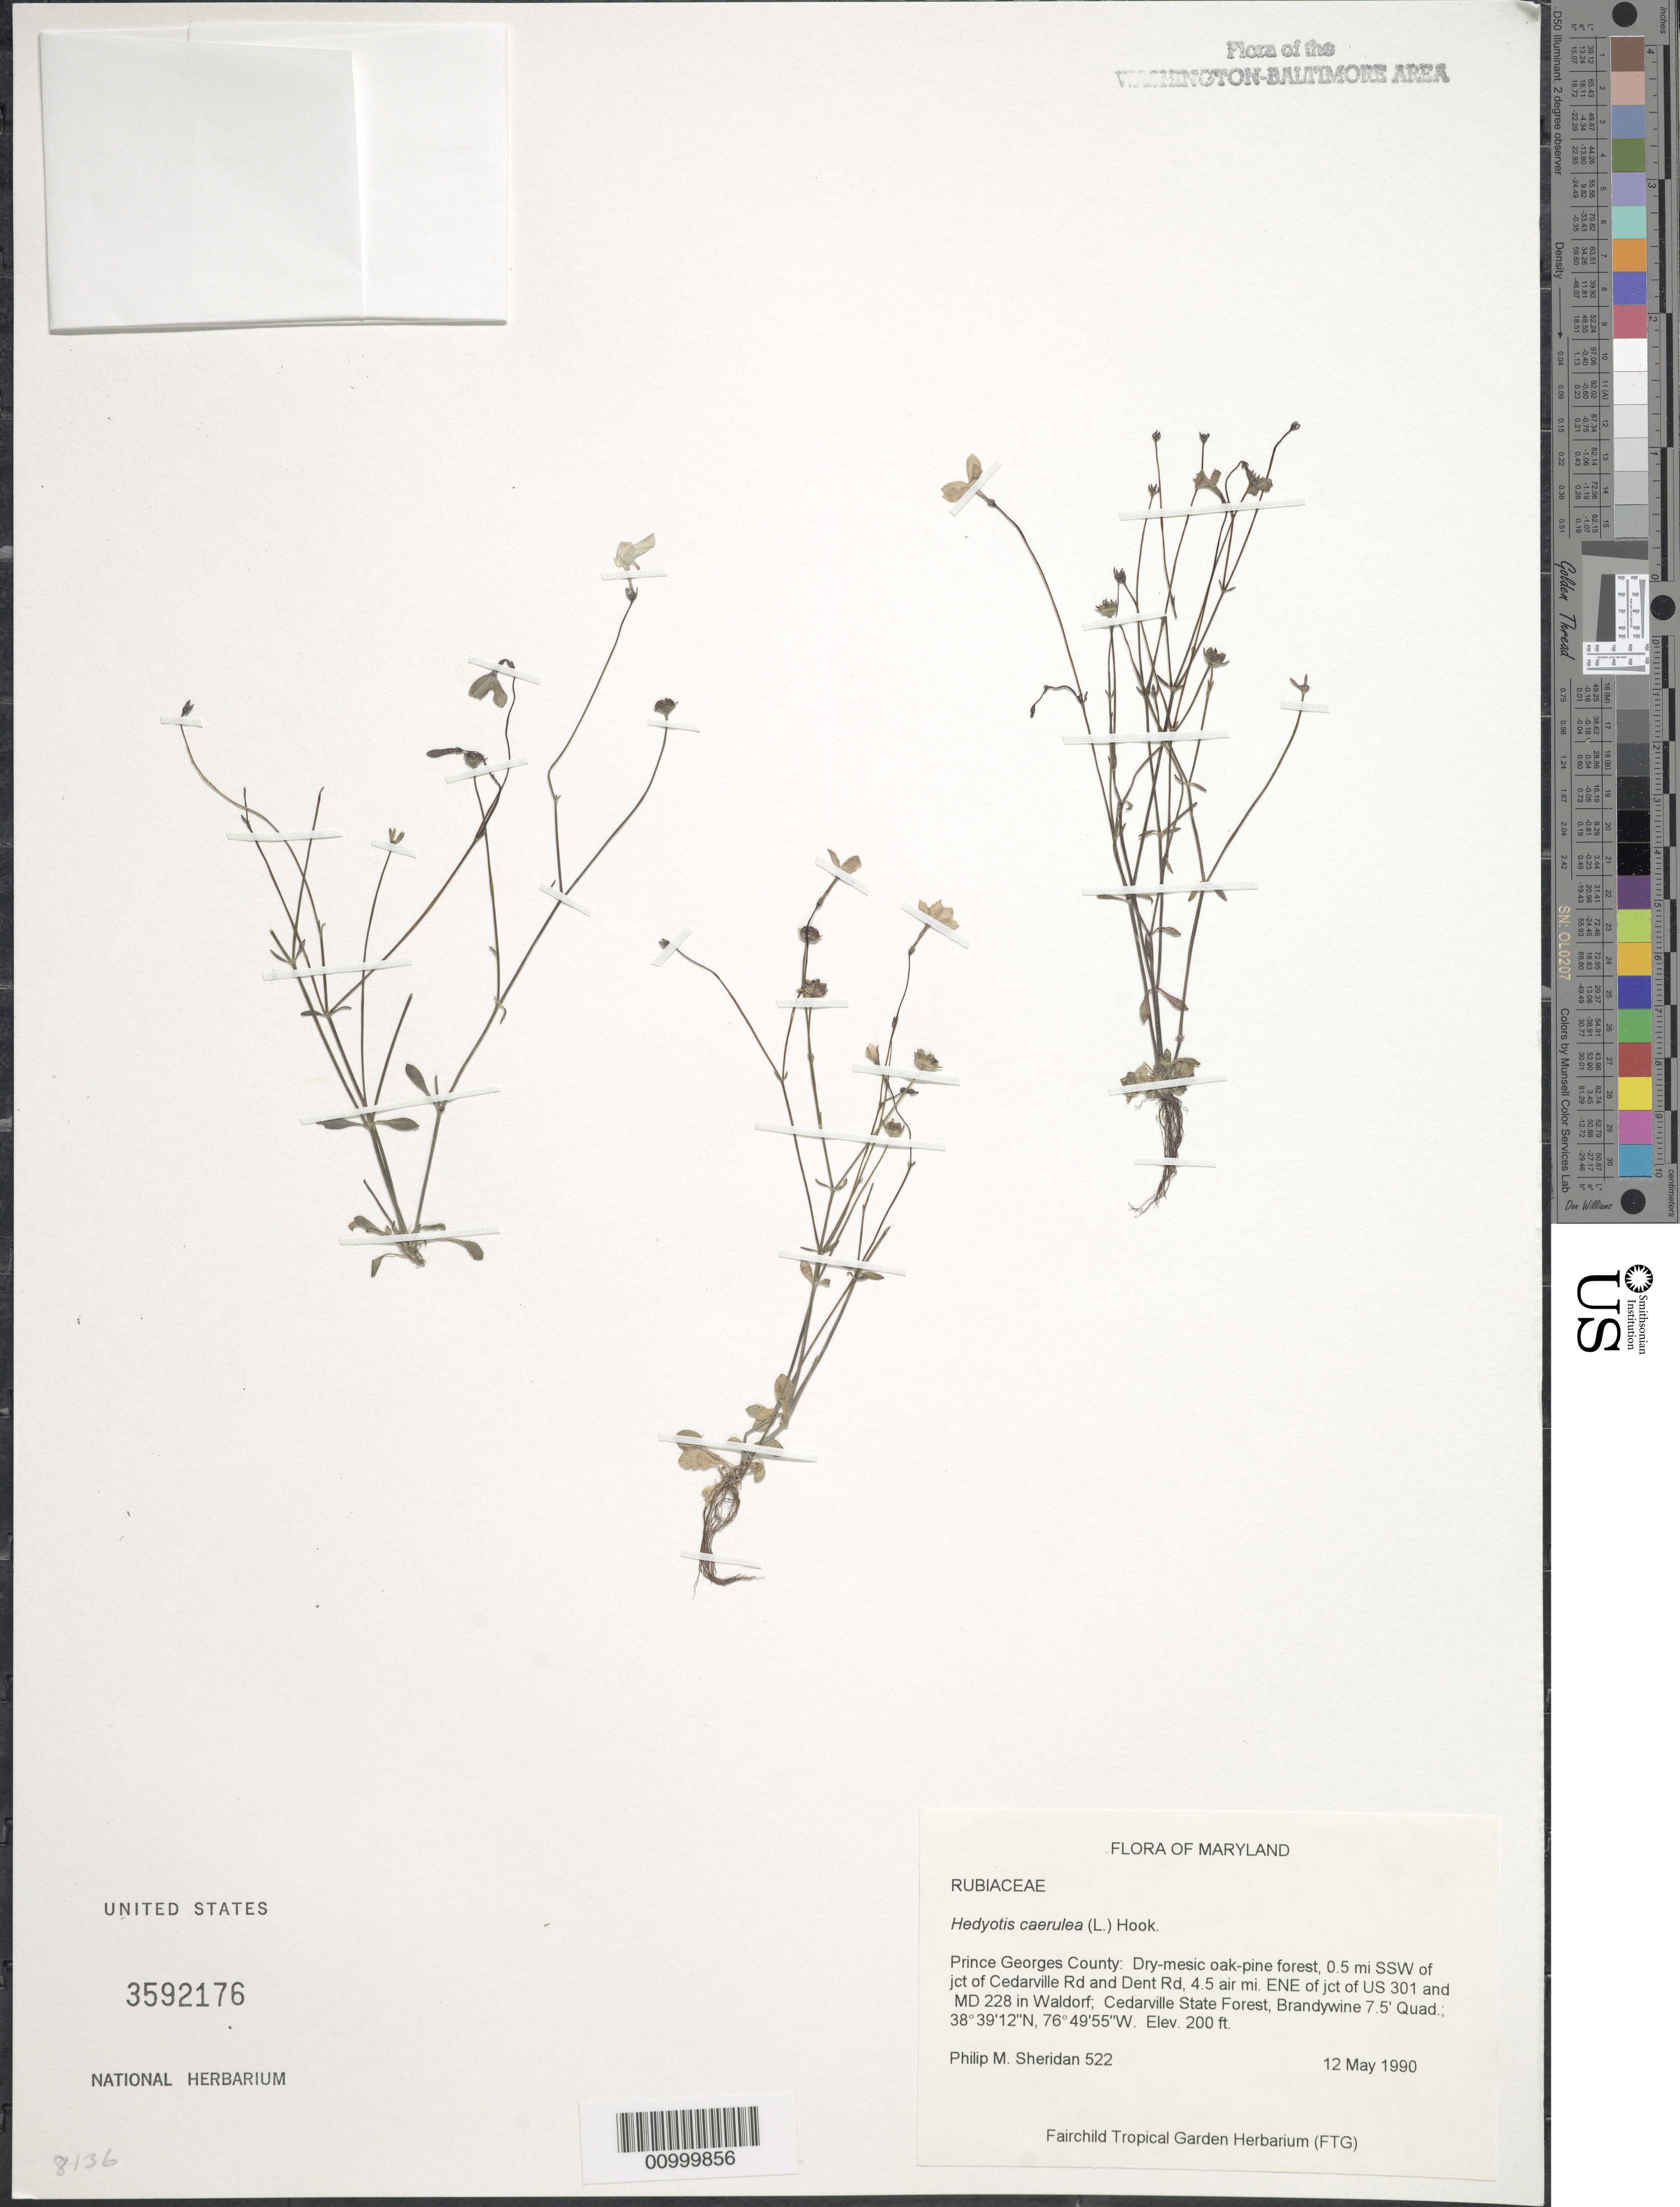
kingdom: Plantae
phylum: Tracheophyta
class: Magnoliopsida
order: Gentianales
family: Rubiaceae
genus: Hedyotis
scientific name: Hedyotis caerulea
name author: (L.) Hook.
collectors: P. Sheridan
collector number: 522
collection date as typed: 12 May 1990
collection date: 1990-05-12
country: United States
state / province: Maryland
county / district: Prince George's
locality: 0.5 mi SSW of jct of Cedarville Rd. and Dent Rd, 4.5 air mi. ENE of jct of US 301 and MD 228 of Waldorf, Cedarville State Forest, Brandywine.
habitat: dry-mesic oak-pine forest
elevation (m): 200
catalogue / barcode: US 3592176